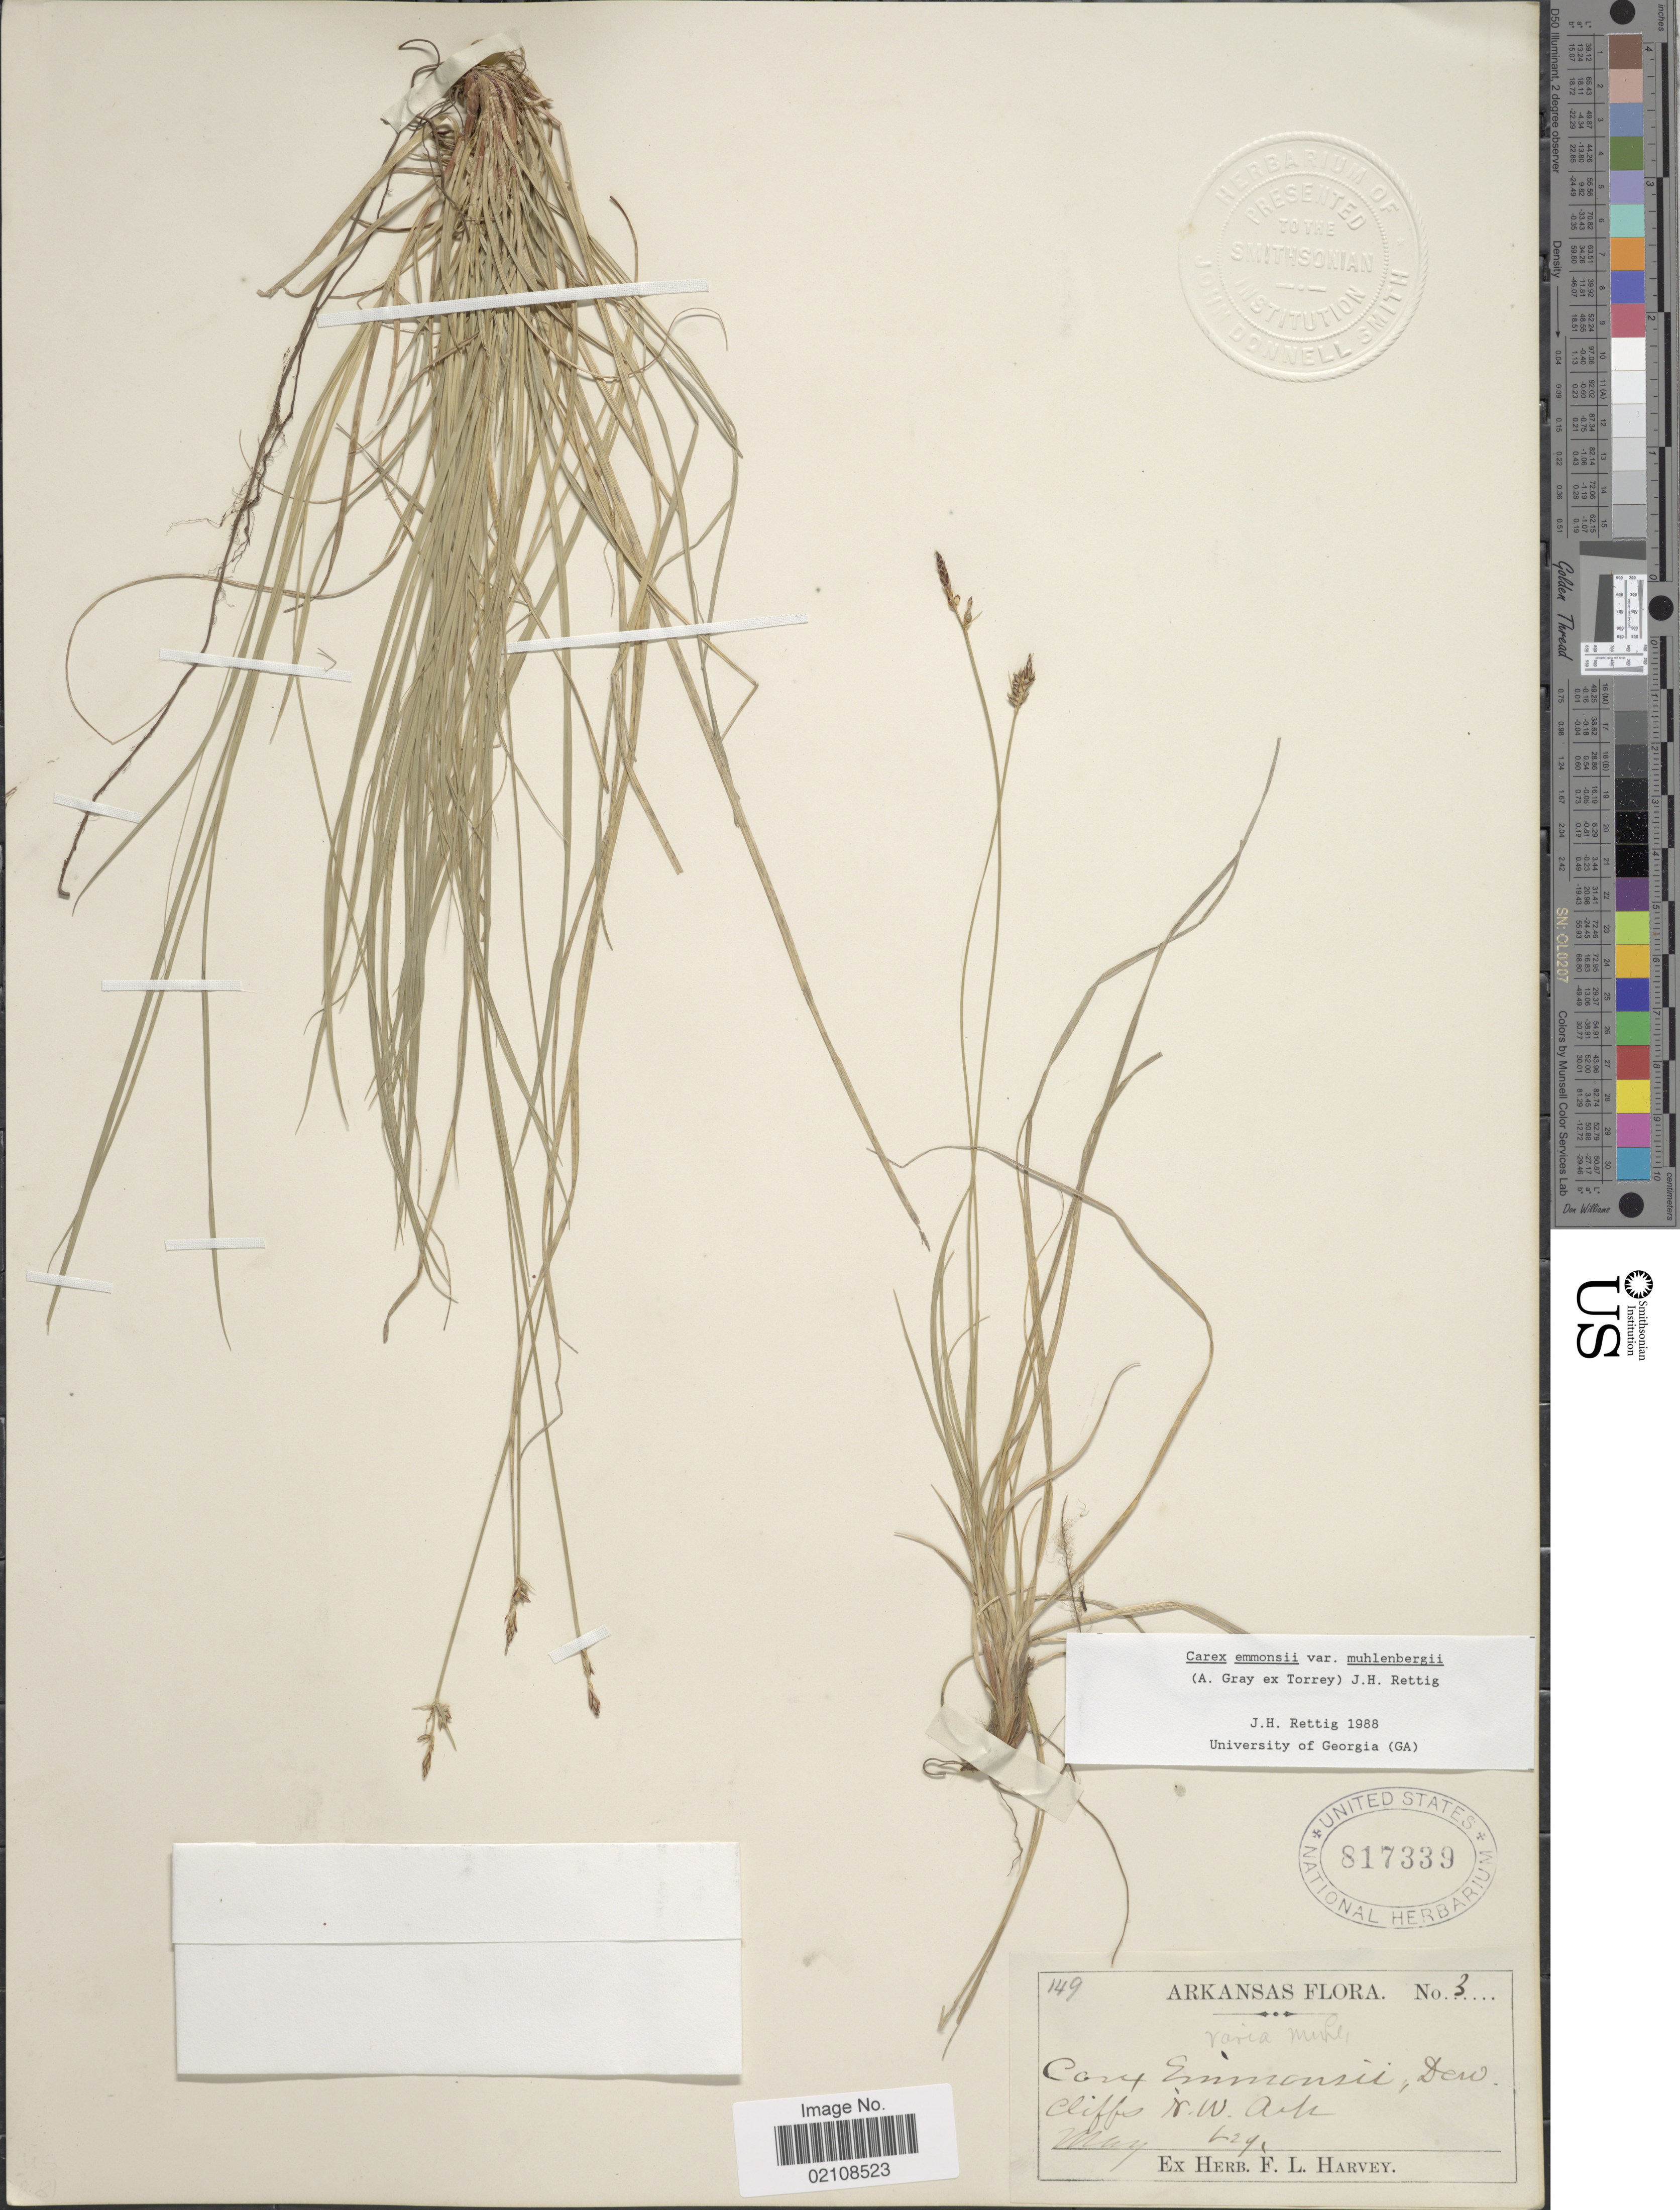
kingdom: Plantae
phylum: Tracheophyta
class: Liliopsida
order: Poales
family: Cyperaceae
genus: Carex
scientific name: Carex albicans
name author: Willd. ex Spreng.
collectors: ex herb. F. L. Harvey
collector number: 3/149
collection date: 1929-05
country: United States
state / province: Arkansas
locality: Cliffs N.W. Ark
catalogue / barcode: US 817339